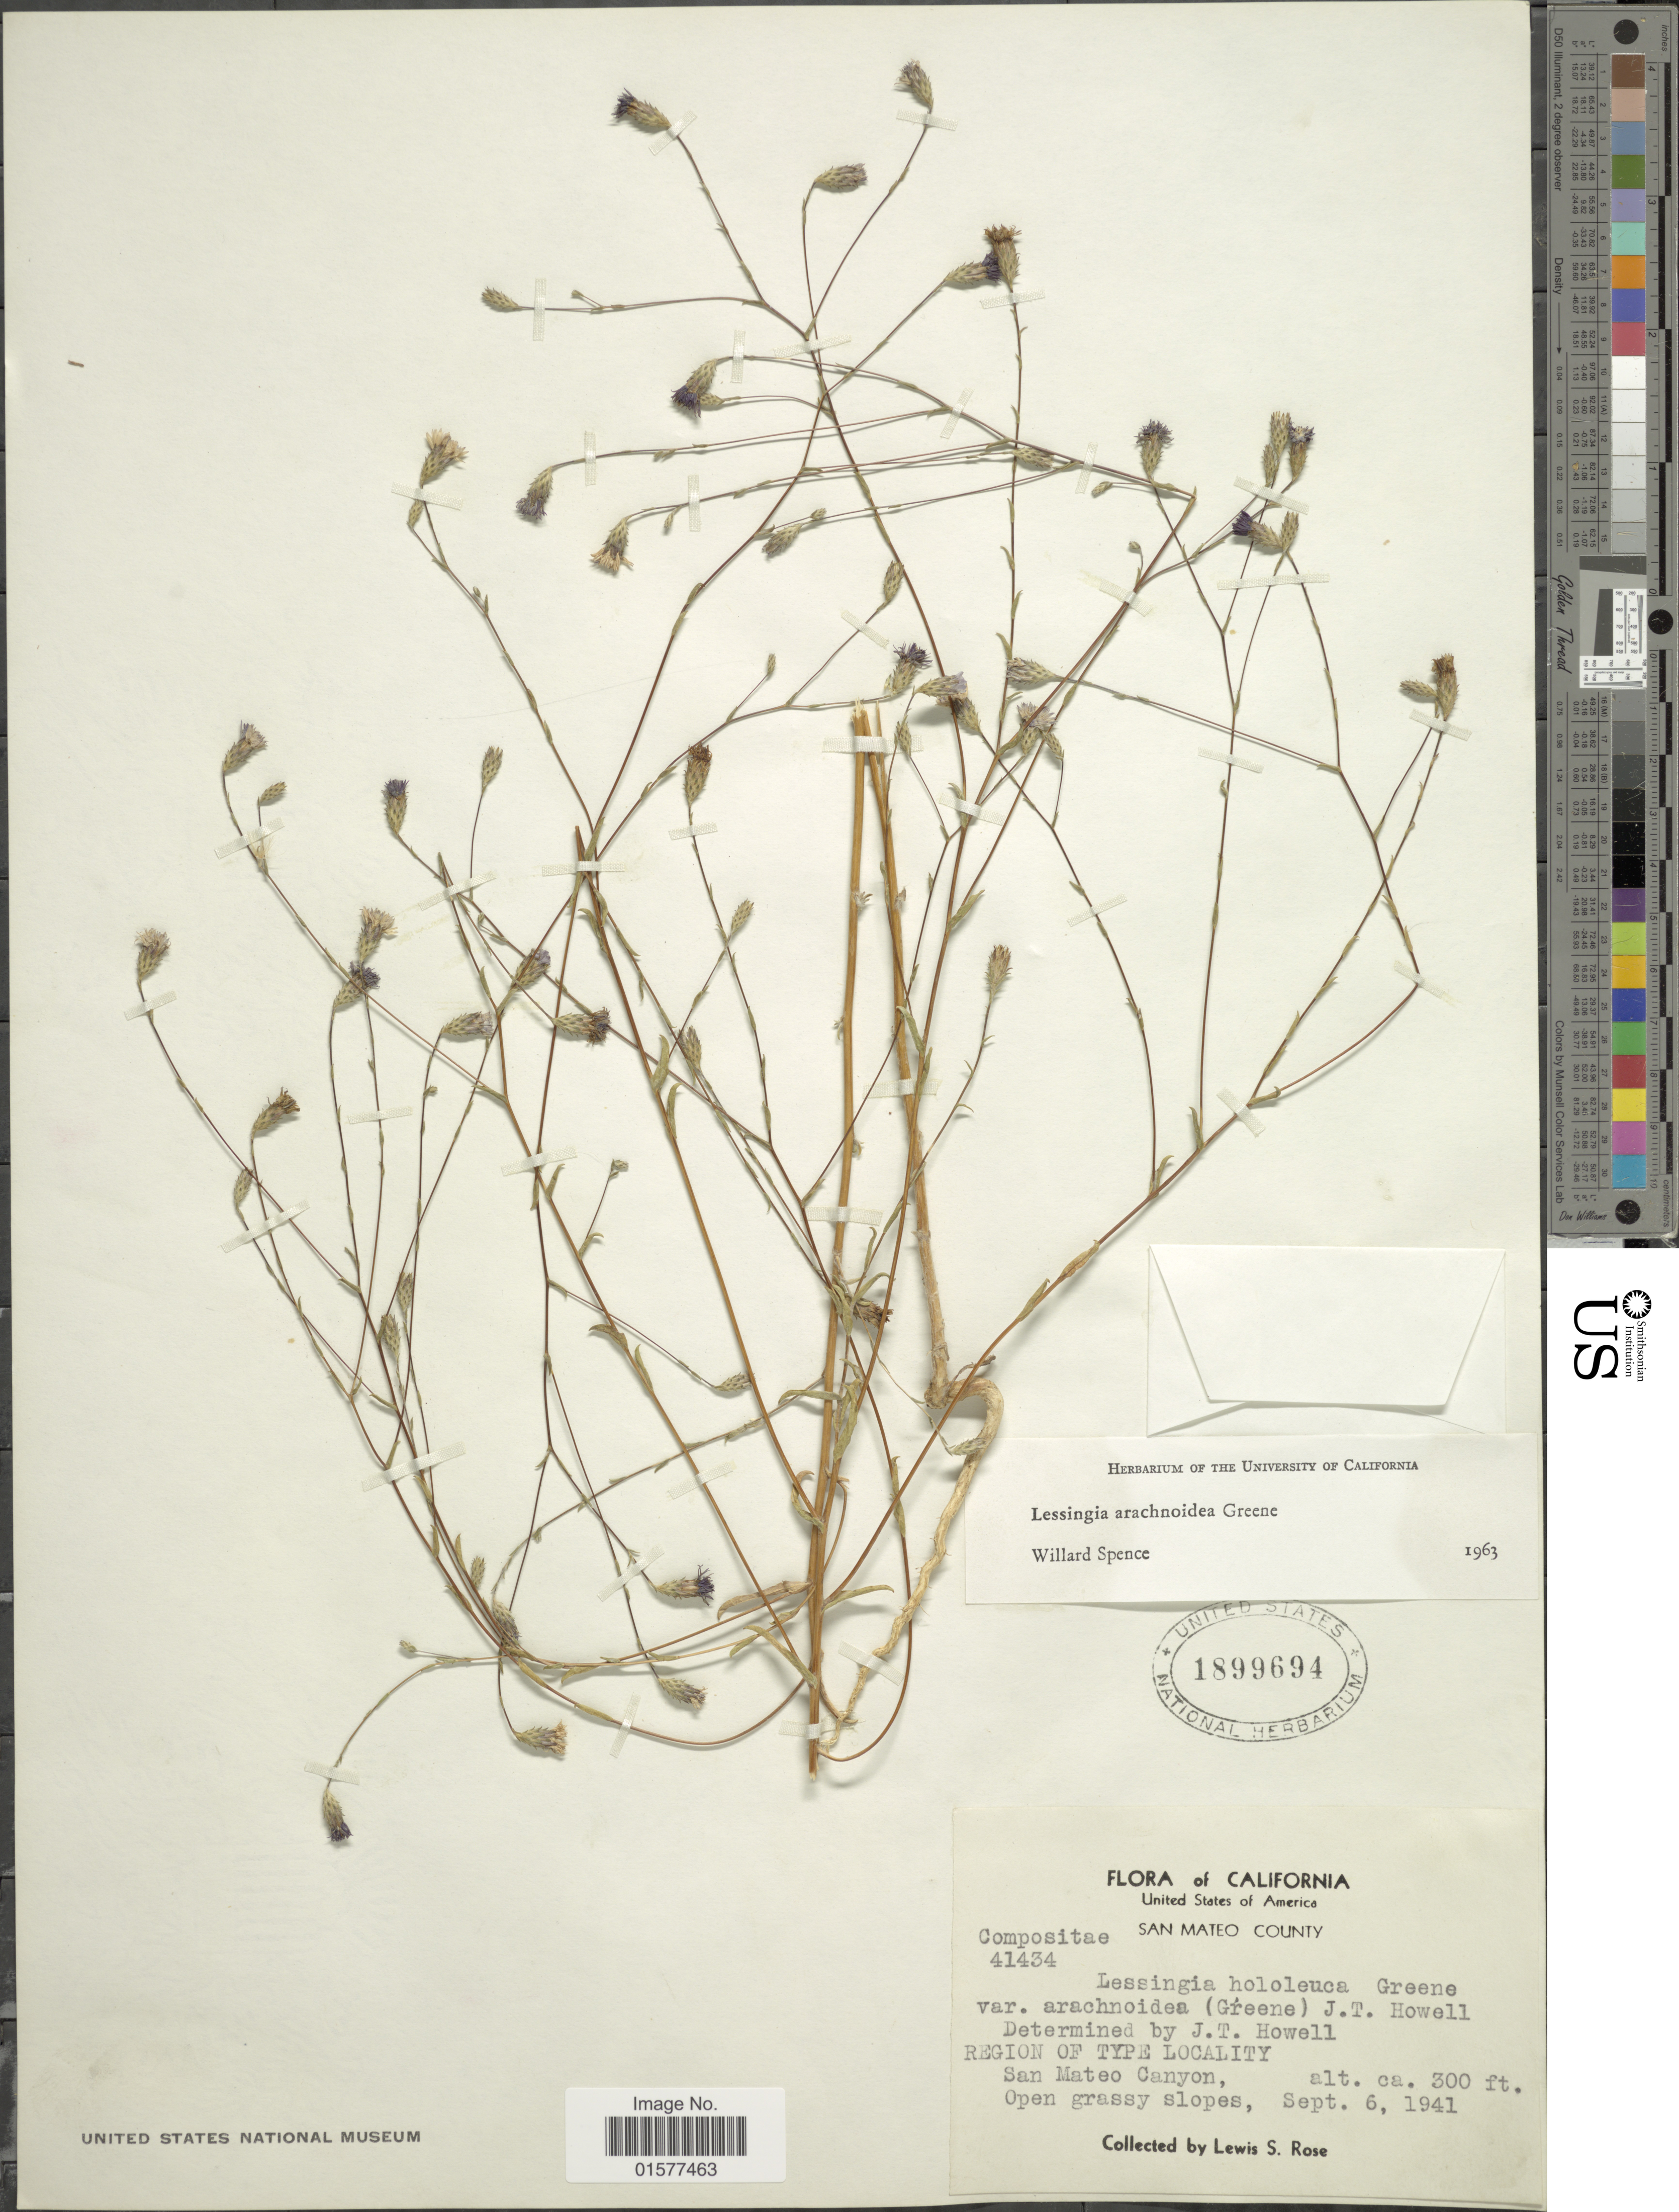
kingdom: Plantae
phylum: Tracheophyta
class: Magnoliopsida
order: Asterales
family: Asteraceae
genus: Lessingia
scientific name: Lessingia arachnoidea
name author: Greene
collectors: L. S. Rose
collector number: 41434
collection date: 1941-09-06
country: United States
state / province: California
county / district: San Mateo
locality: San Mateo County, Region of Type Locality, San Mateo canyon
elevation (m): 91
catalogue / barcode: US 1899694